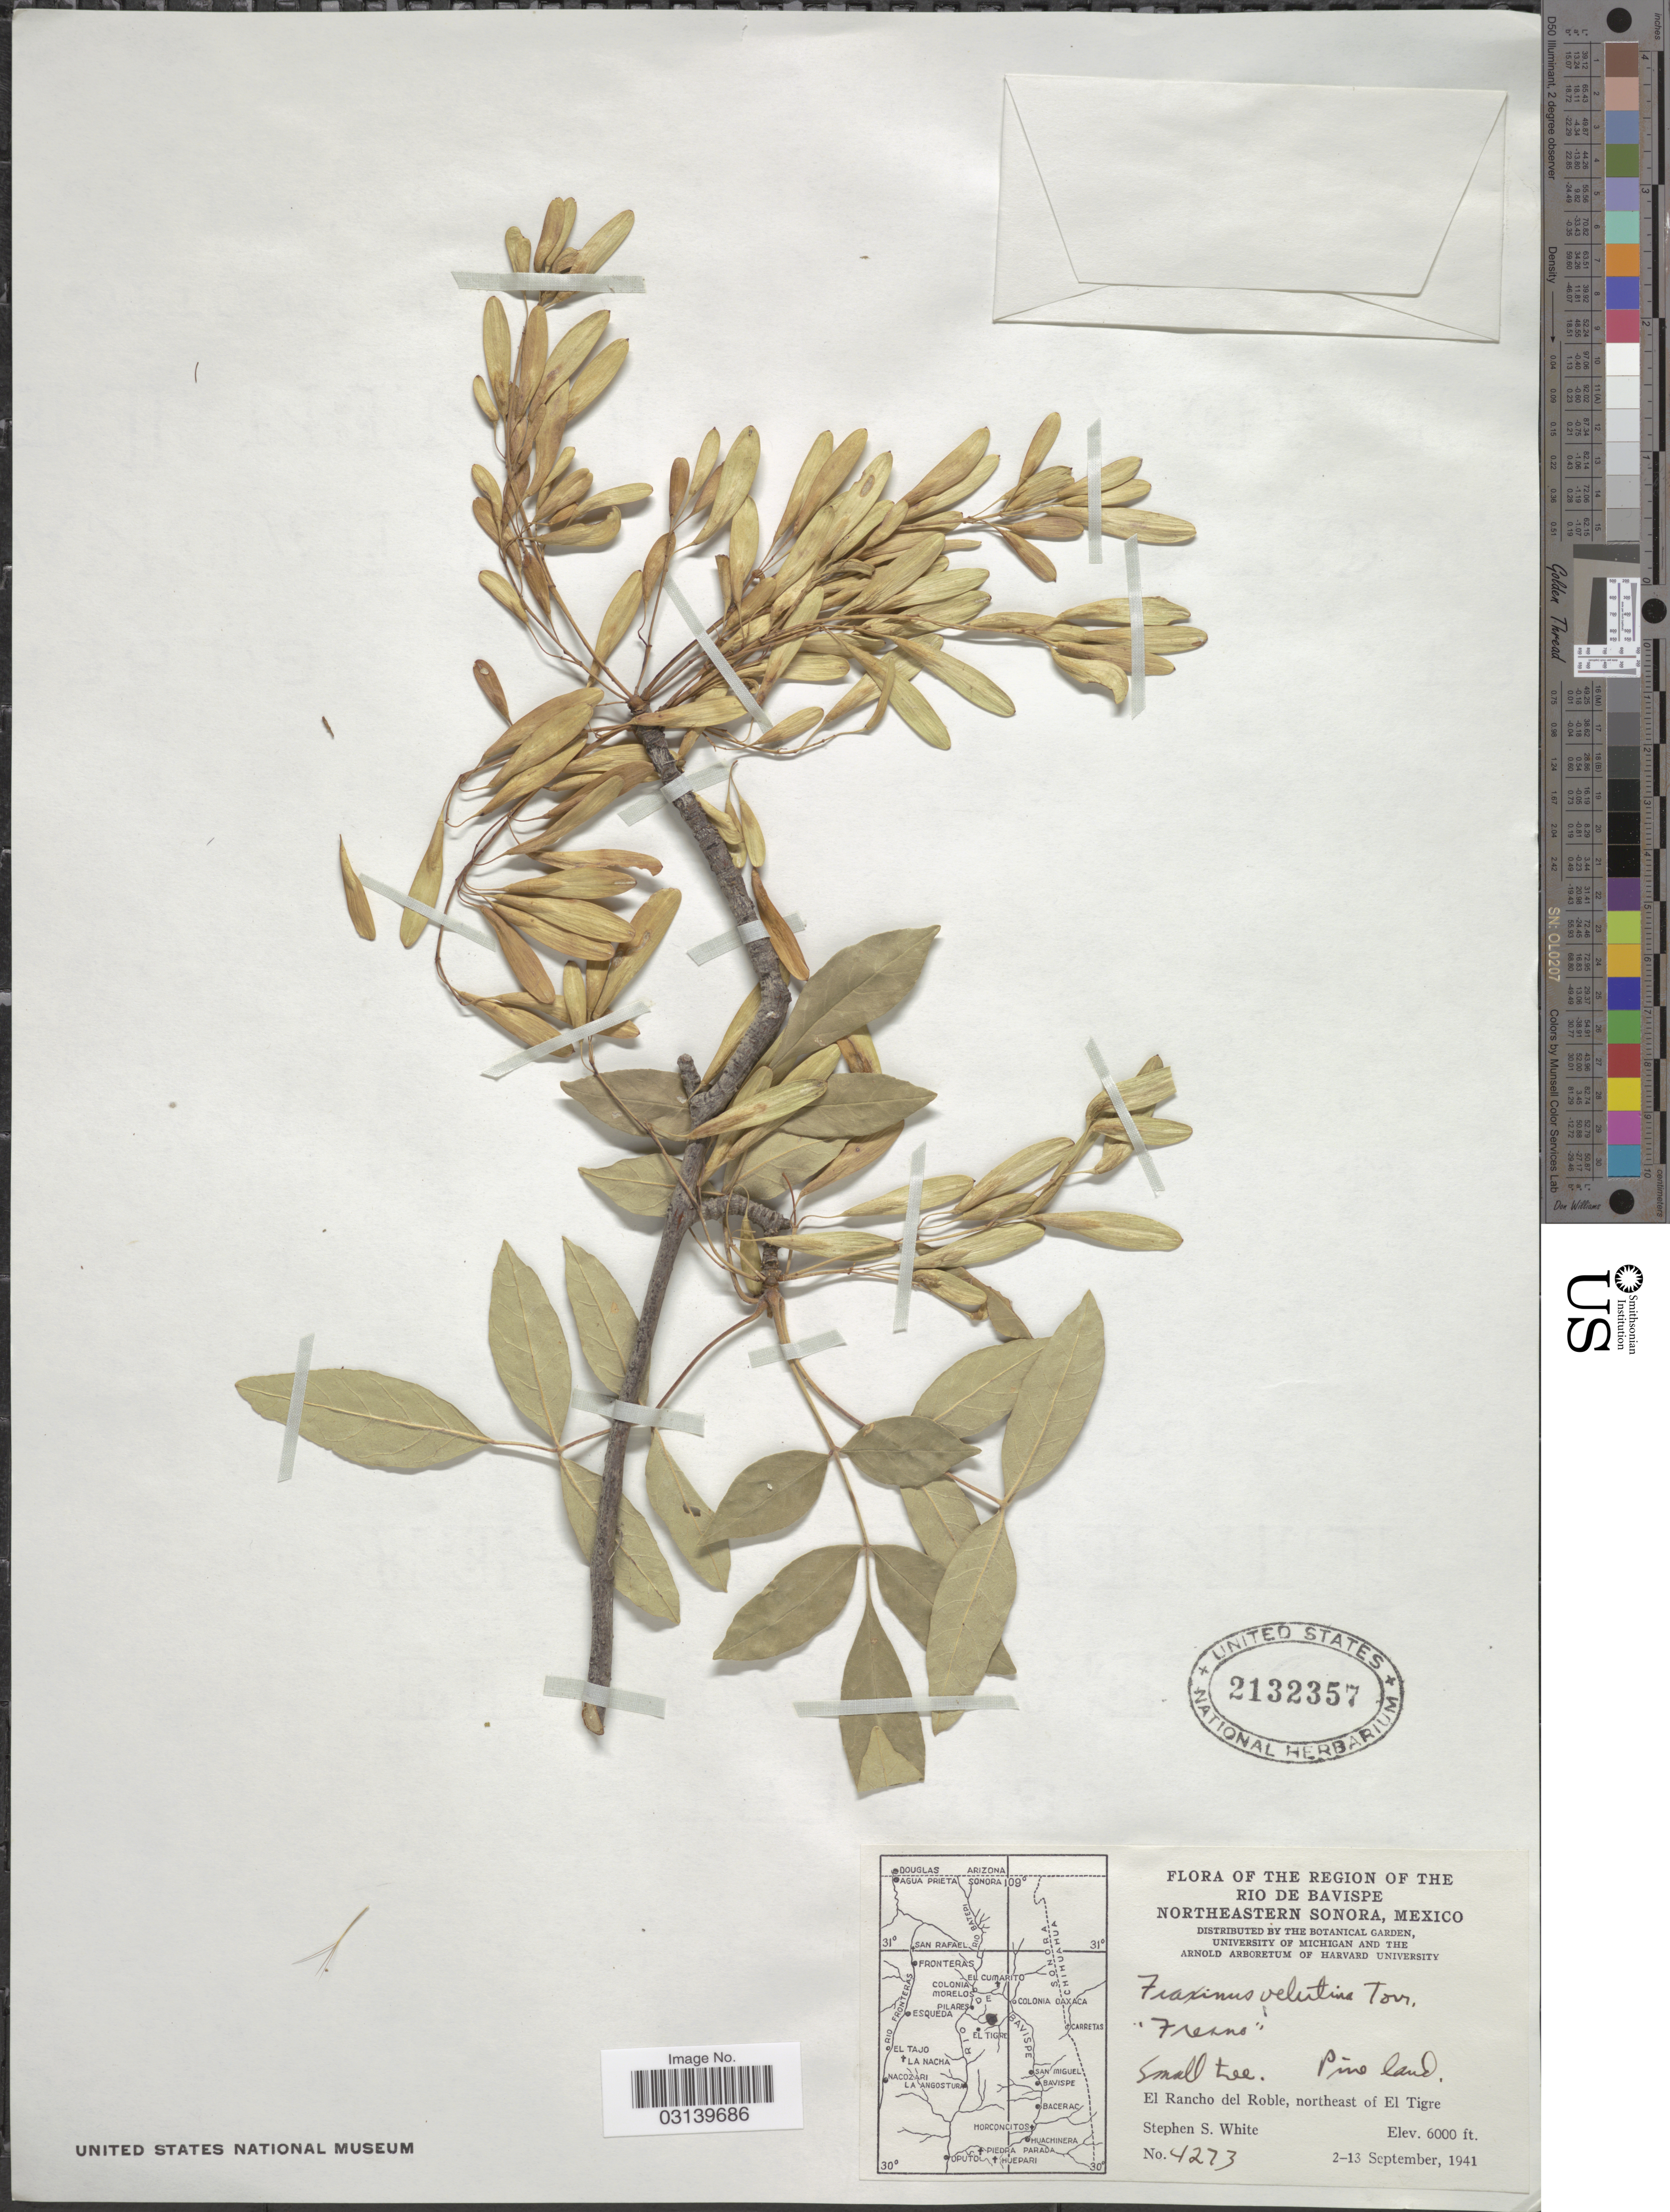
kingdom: Plantae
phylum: Tracheophyta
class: Magnoliopsida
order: Lamiales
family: Oleaceae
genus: Fraxinus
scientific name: Fraxinus velutina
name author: Torr.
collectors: S. S. White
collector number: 4273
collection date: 1941-09-02/1941-09-13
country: Mexico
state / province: Sonora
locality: The Region of the Rio de Bavispe, Northeastern Sonora. Pine land. El Rancho del Roble, northeast of El Tigre.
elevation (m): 1829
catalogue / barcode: US 2132357